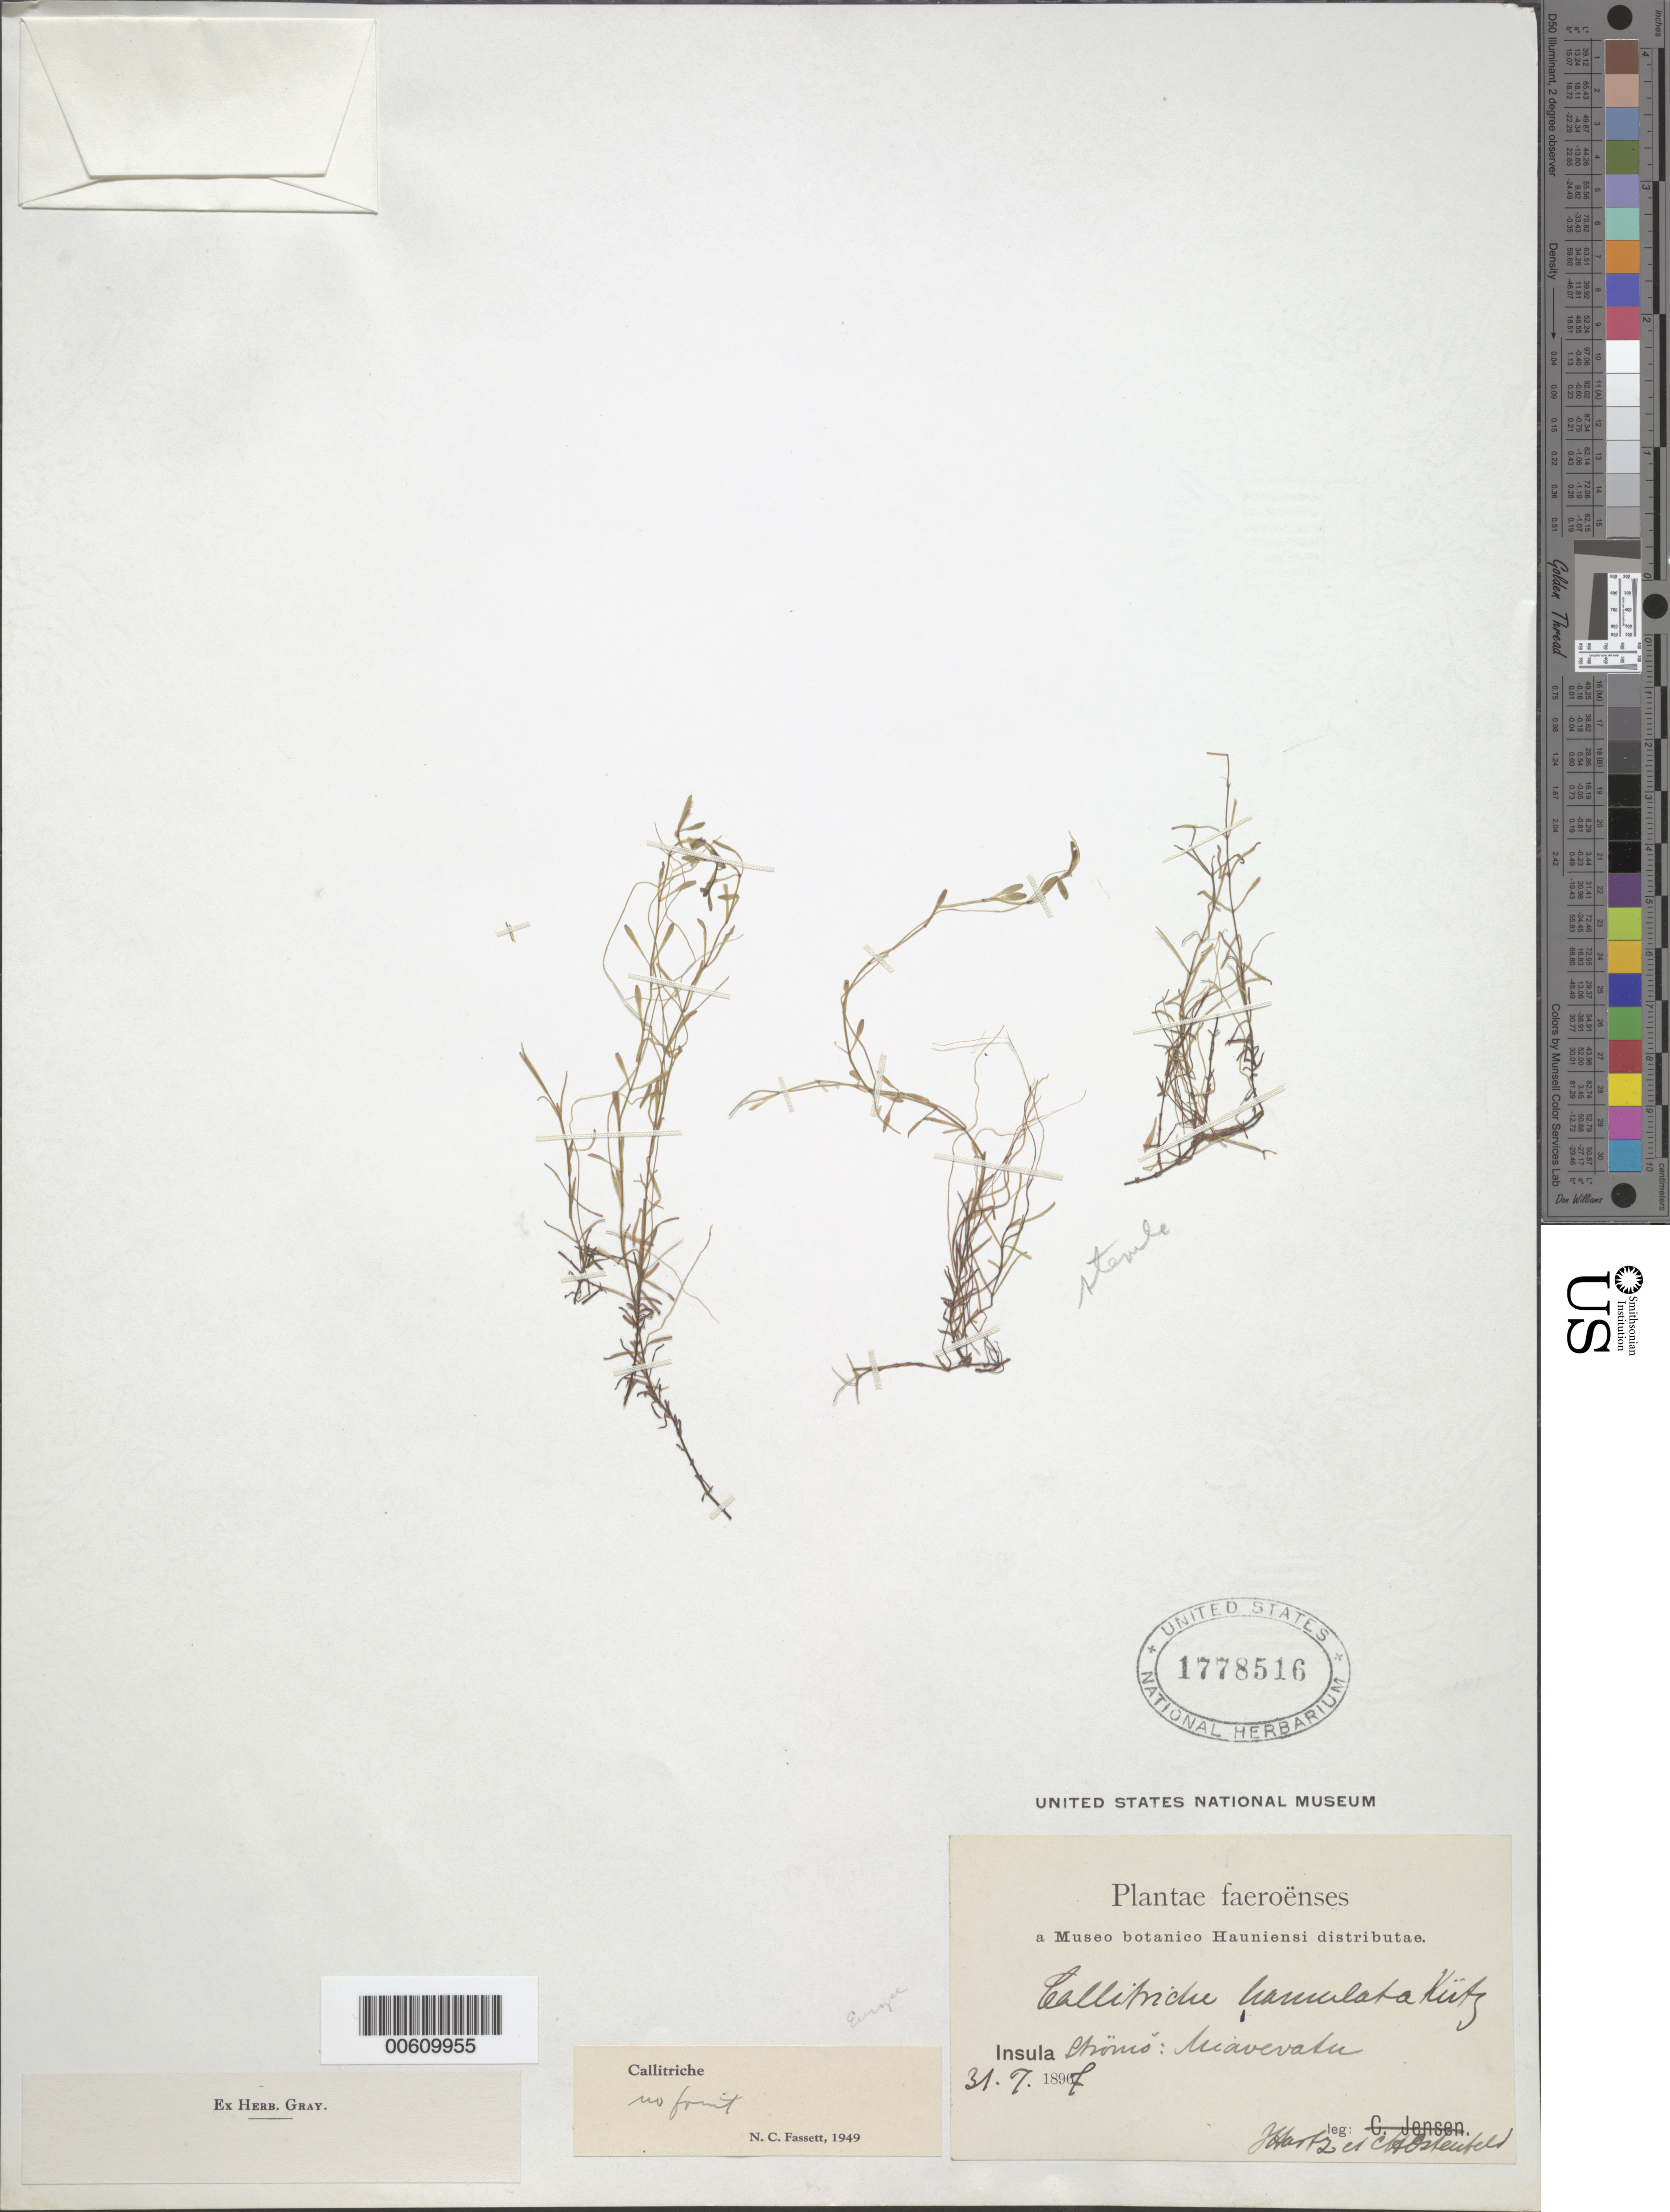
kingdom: Plantae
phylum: Tracheophyta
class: Magnoliopsida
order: Lamiales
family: Plantaginaceae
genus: Callitriche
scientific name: Callitriche hamulata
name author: Kütz. ex W.D.J. Koch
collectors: J. Hartz & C. Osteinfeld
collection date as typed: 31 Jul 1897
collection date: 1897-07-31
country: Faroe Islands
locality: Insula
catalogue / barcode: US 1778516